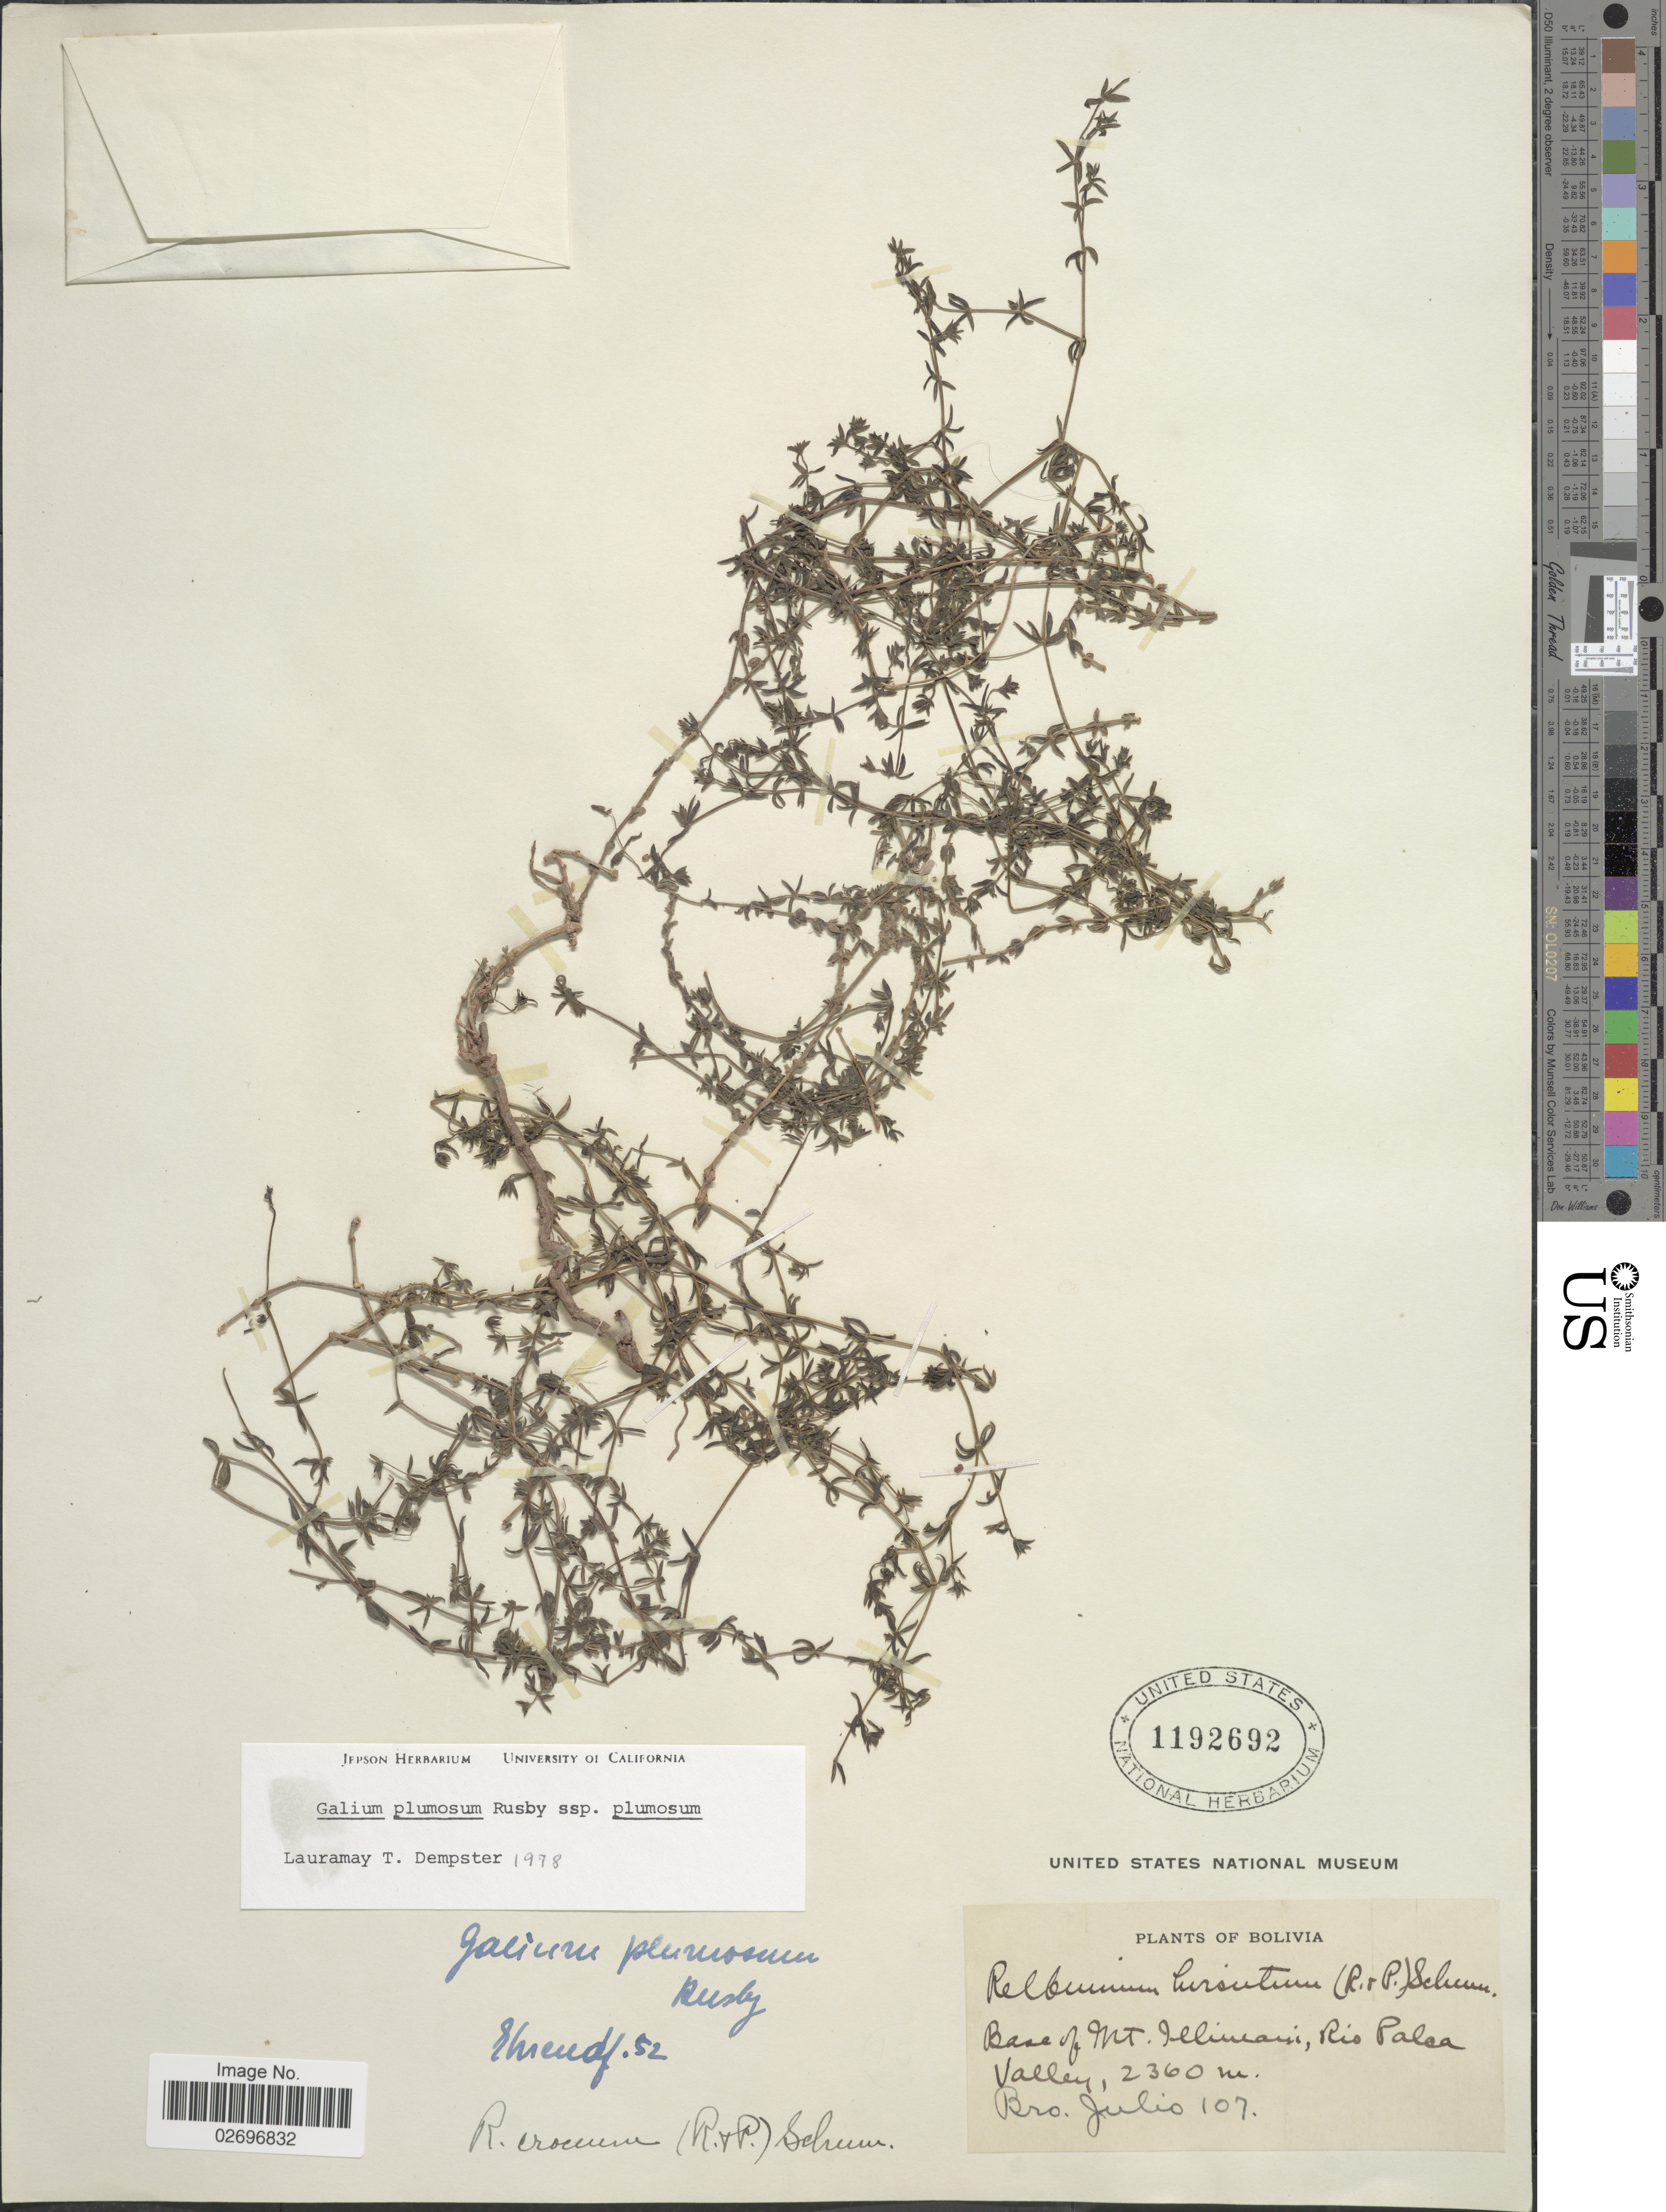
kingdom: Plantae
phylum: Tracheophyta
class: Magnoliopsida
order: Gentianales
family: Rubiaceae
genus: Galium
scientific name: Galium plumosum subsp. plumosum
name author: Rusby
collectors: Bro. Julio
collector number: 107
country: Bolivia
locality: Base of Mt. Illimani, Rio Palea Valley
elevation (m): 2360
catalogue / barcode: US 1192692